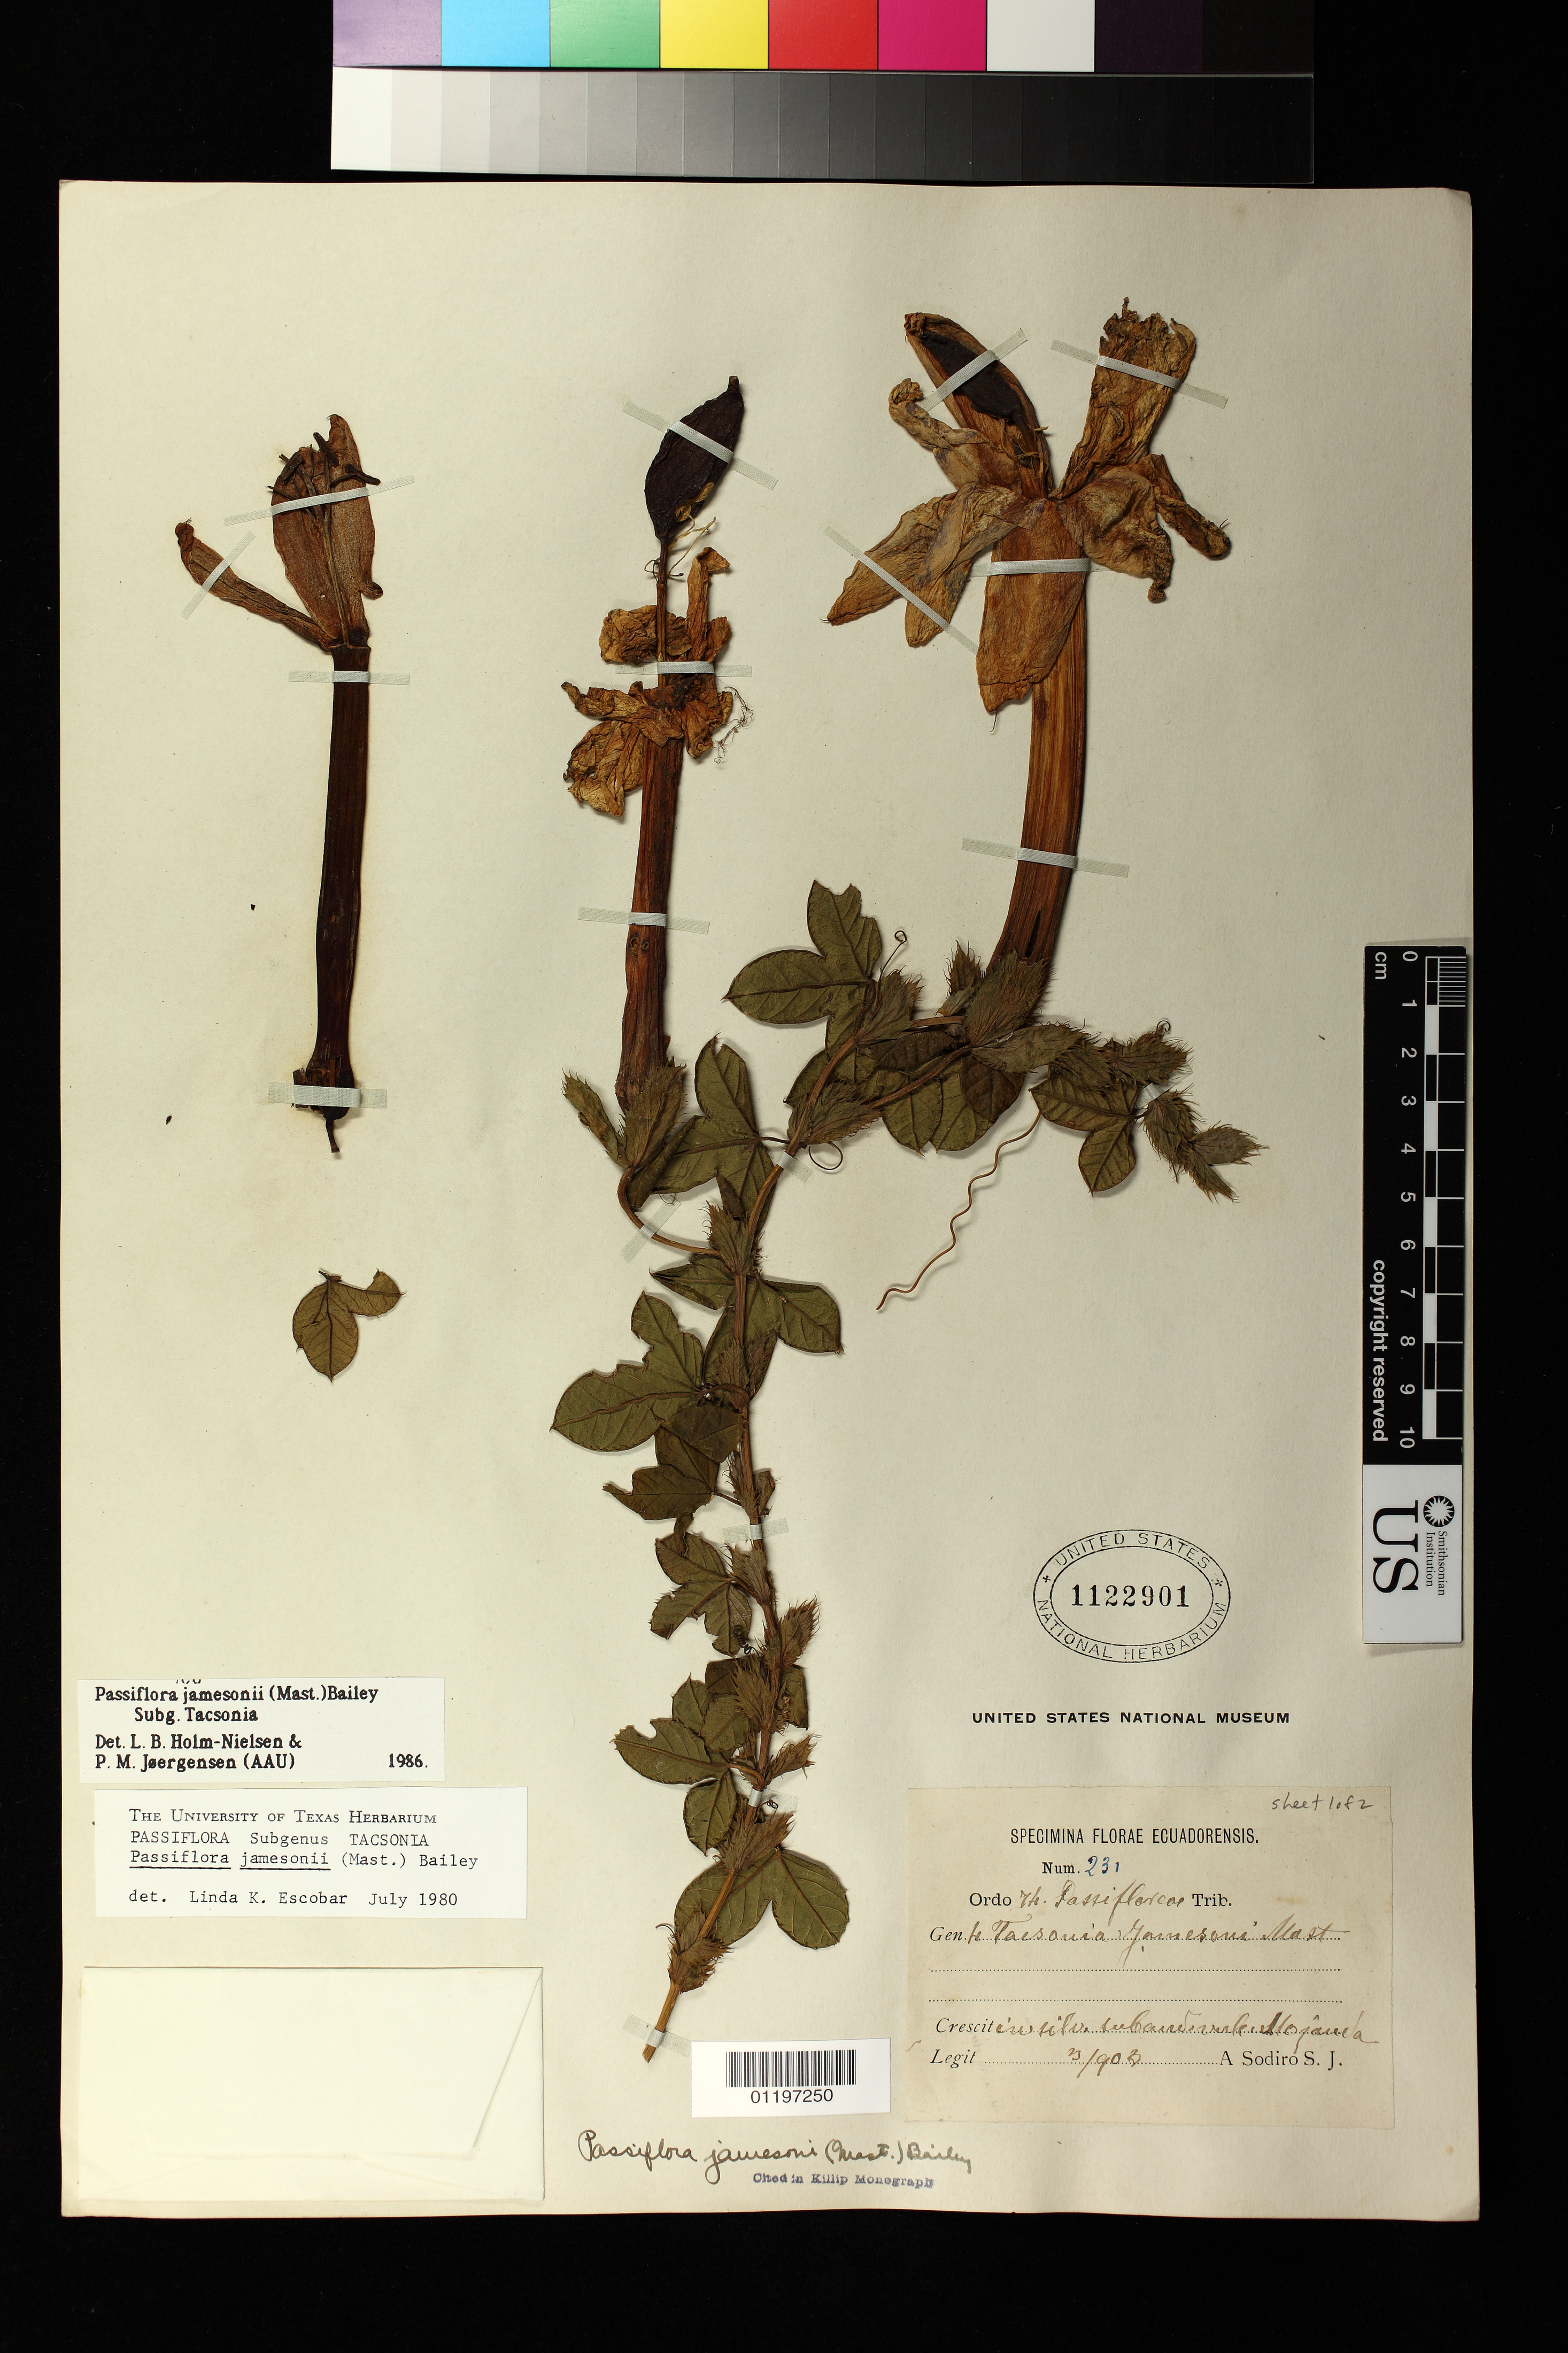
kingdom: Plantae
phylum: Tracheophyta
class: Magnoliopsida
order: Malpighiales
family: Passifloraceae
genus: Passiflora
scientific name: Passiflora jamesonii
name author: (Mast.) L.H. Bailey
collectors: A. Sodiro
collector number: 231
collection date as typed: Mar 1903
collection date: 1903-03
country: Ecuador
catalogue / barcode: US 1122901